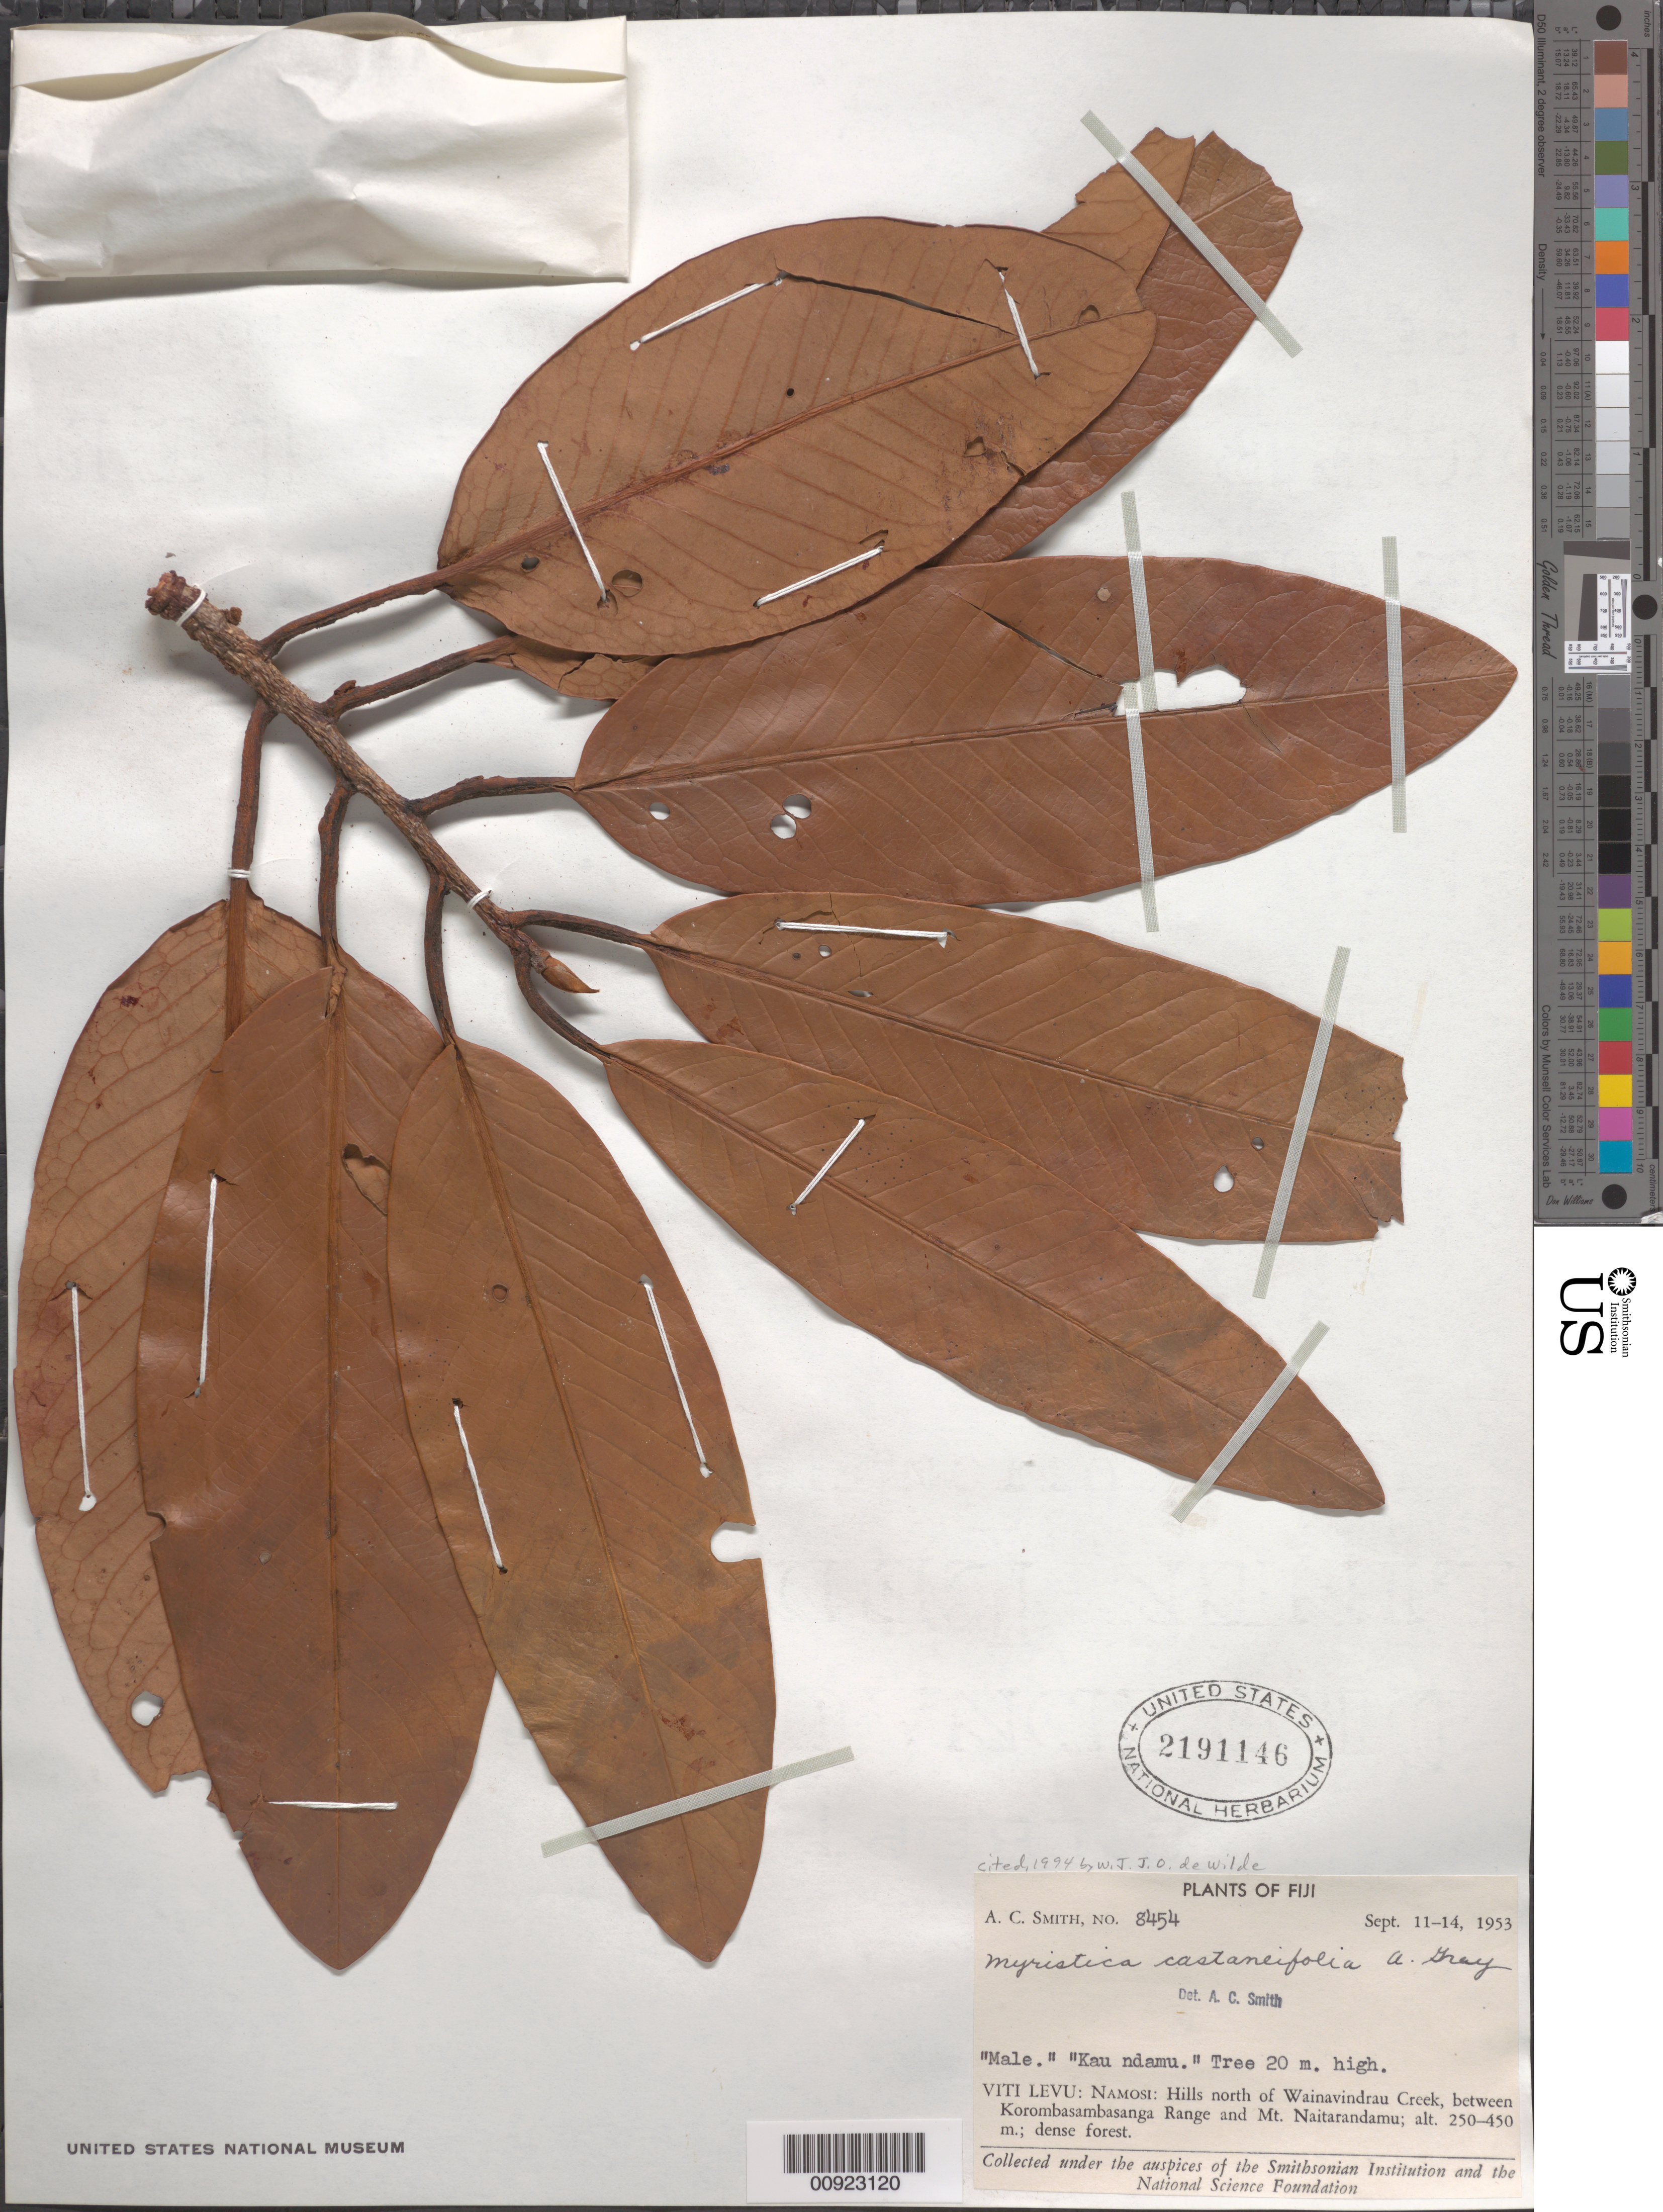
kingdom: Plantae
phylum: Tracheophyta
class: Magnoliopsida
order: Magnoliales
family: Myristicaceae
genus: Myristica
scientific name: Myristica castaneifolia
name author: A. Gray in Wilkes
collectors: C. A. Smith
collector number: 8454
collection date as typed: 11 Sep 1953 to 14 Sep 1953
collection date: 1953-09-11/1953-09-14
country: Fiji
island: Viti Levu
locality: Namosi: Hills north of Wainavindrau Creek, between Korombasambasanga Range and Mt. Naitarandamu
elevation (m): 250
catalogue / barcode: US 2191146